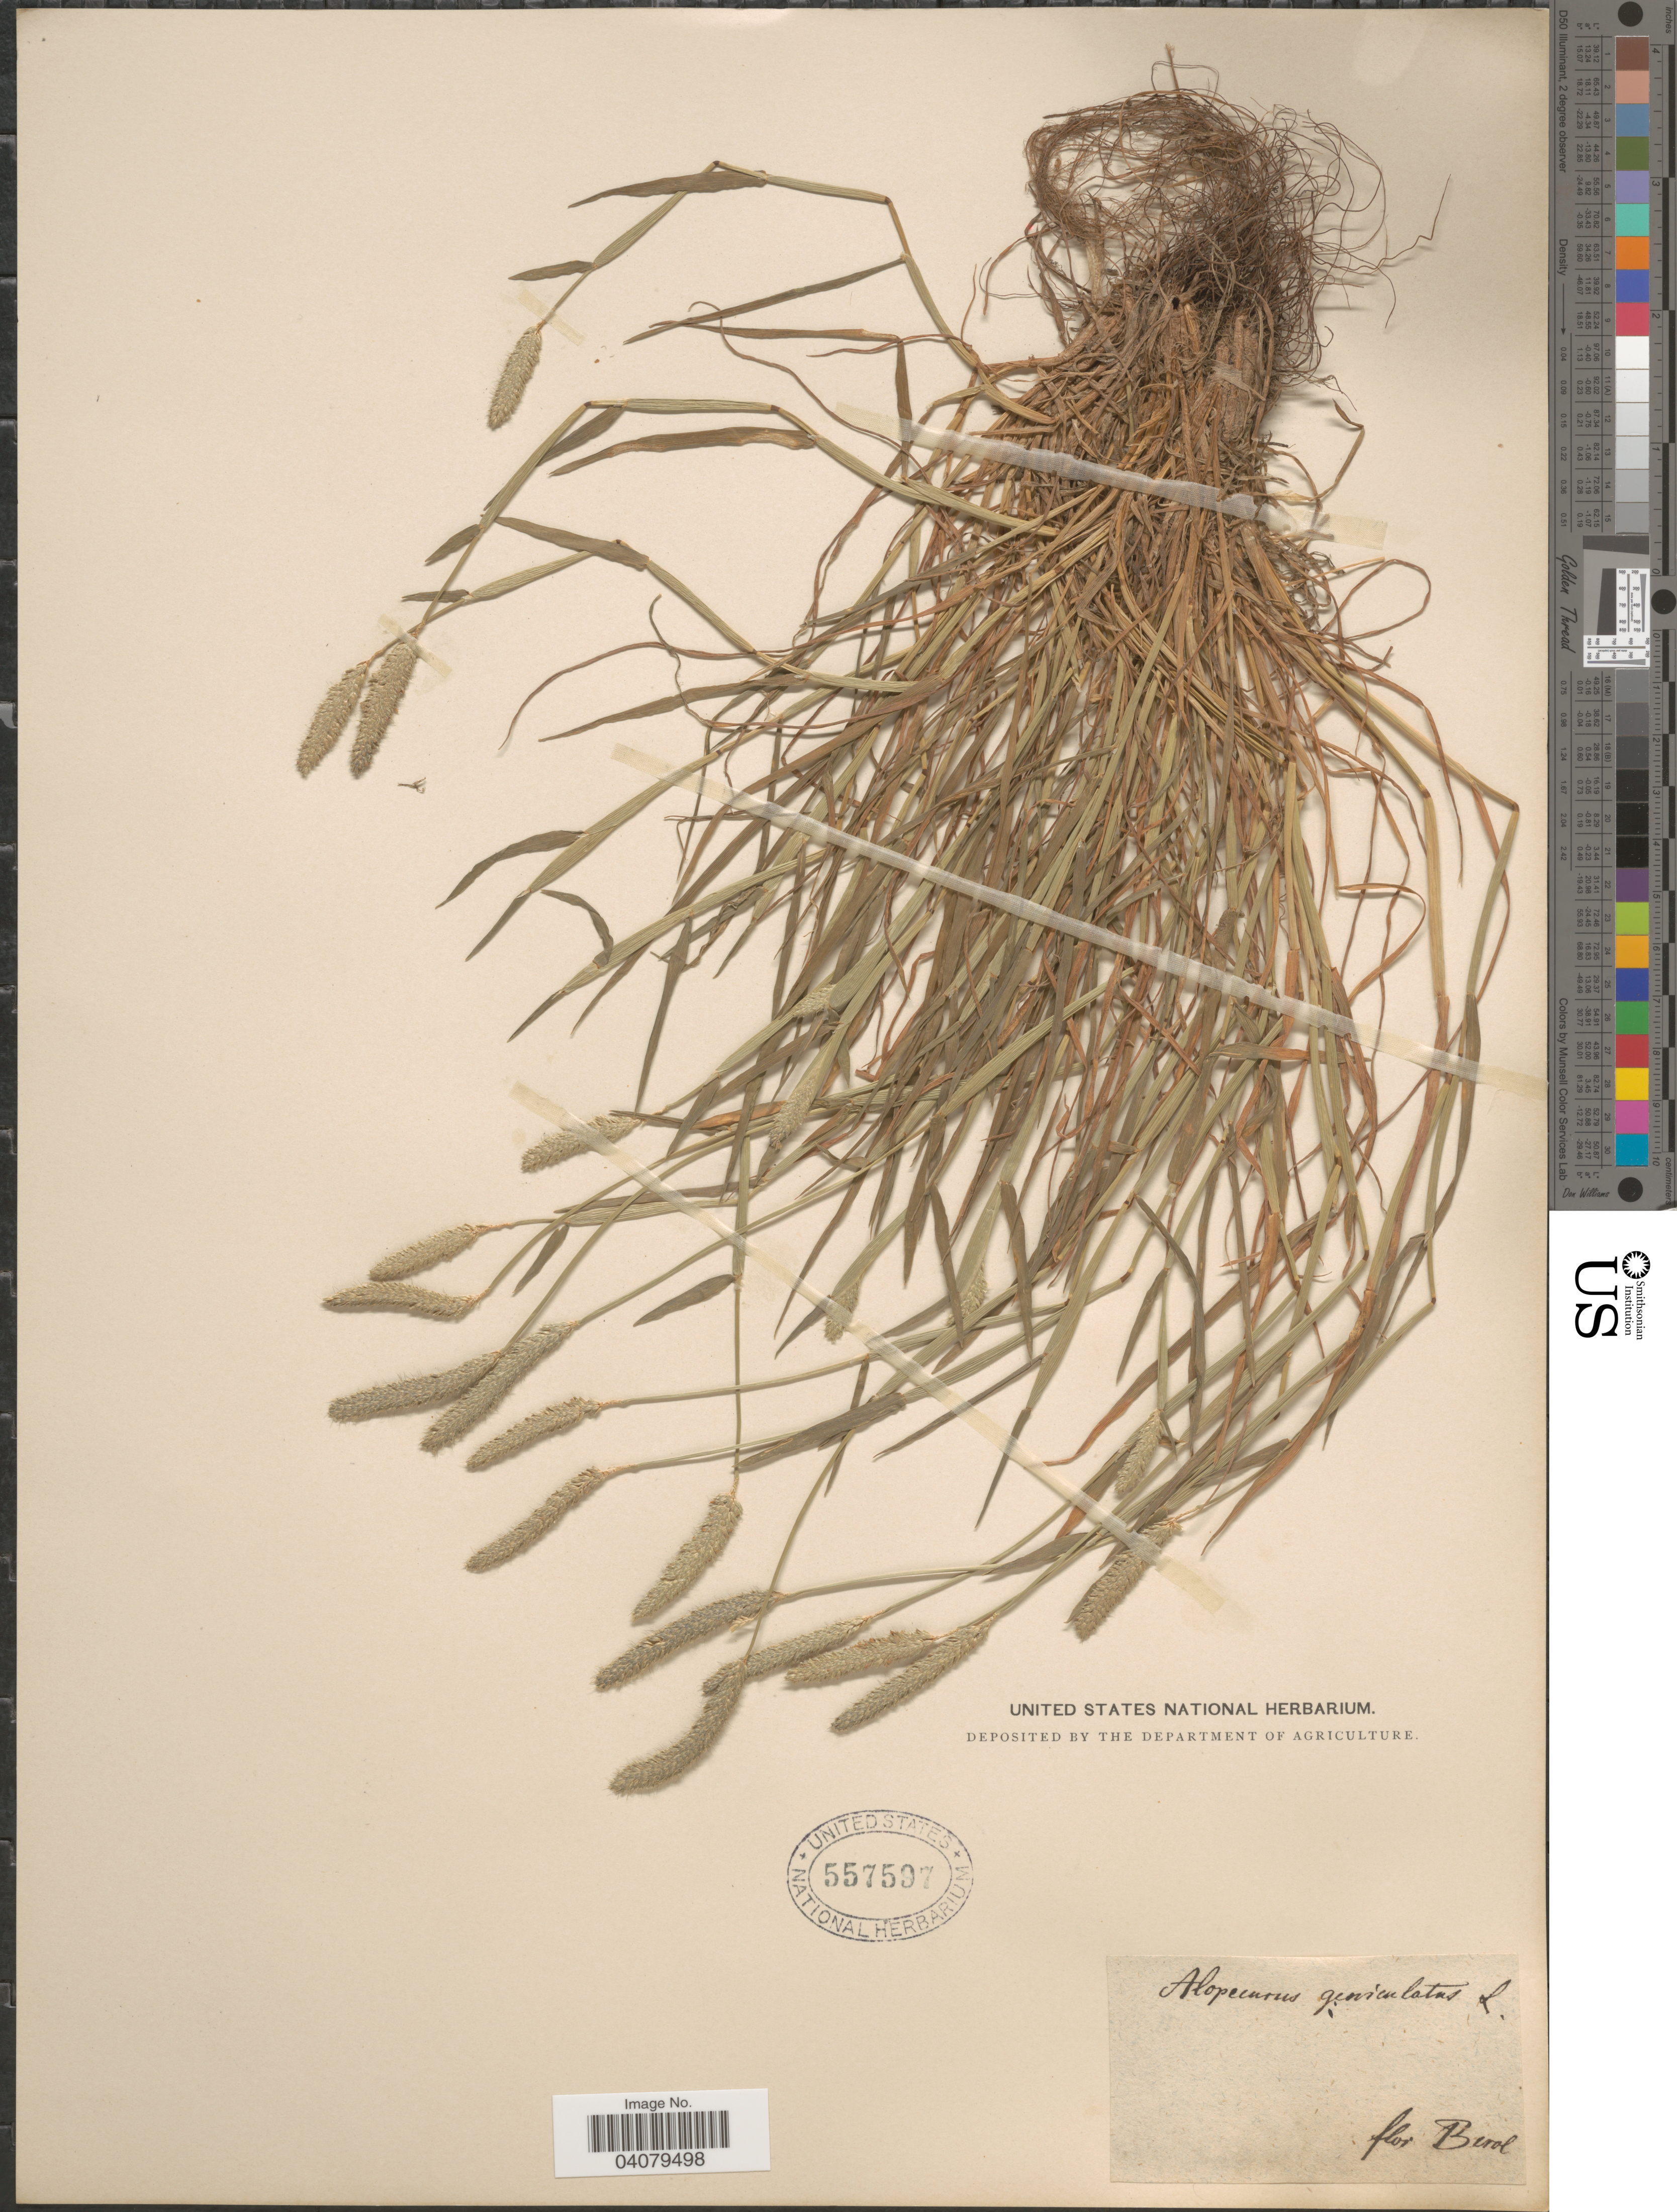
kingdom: Plantae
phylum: Tracheophyta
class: Liliopsida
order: Poales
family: Poaceae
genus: Alopecurus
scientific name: Alopecurus geniculatus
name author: L.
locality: Berol.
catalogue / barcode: US 557597